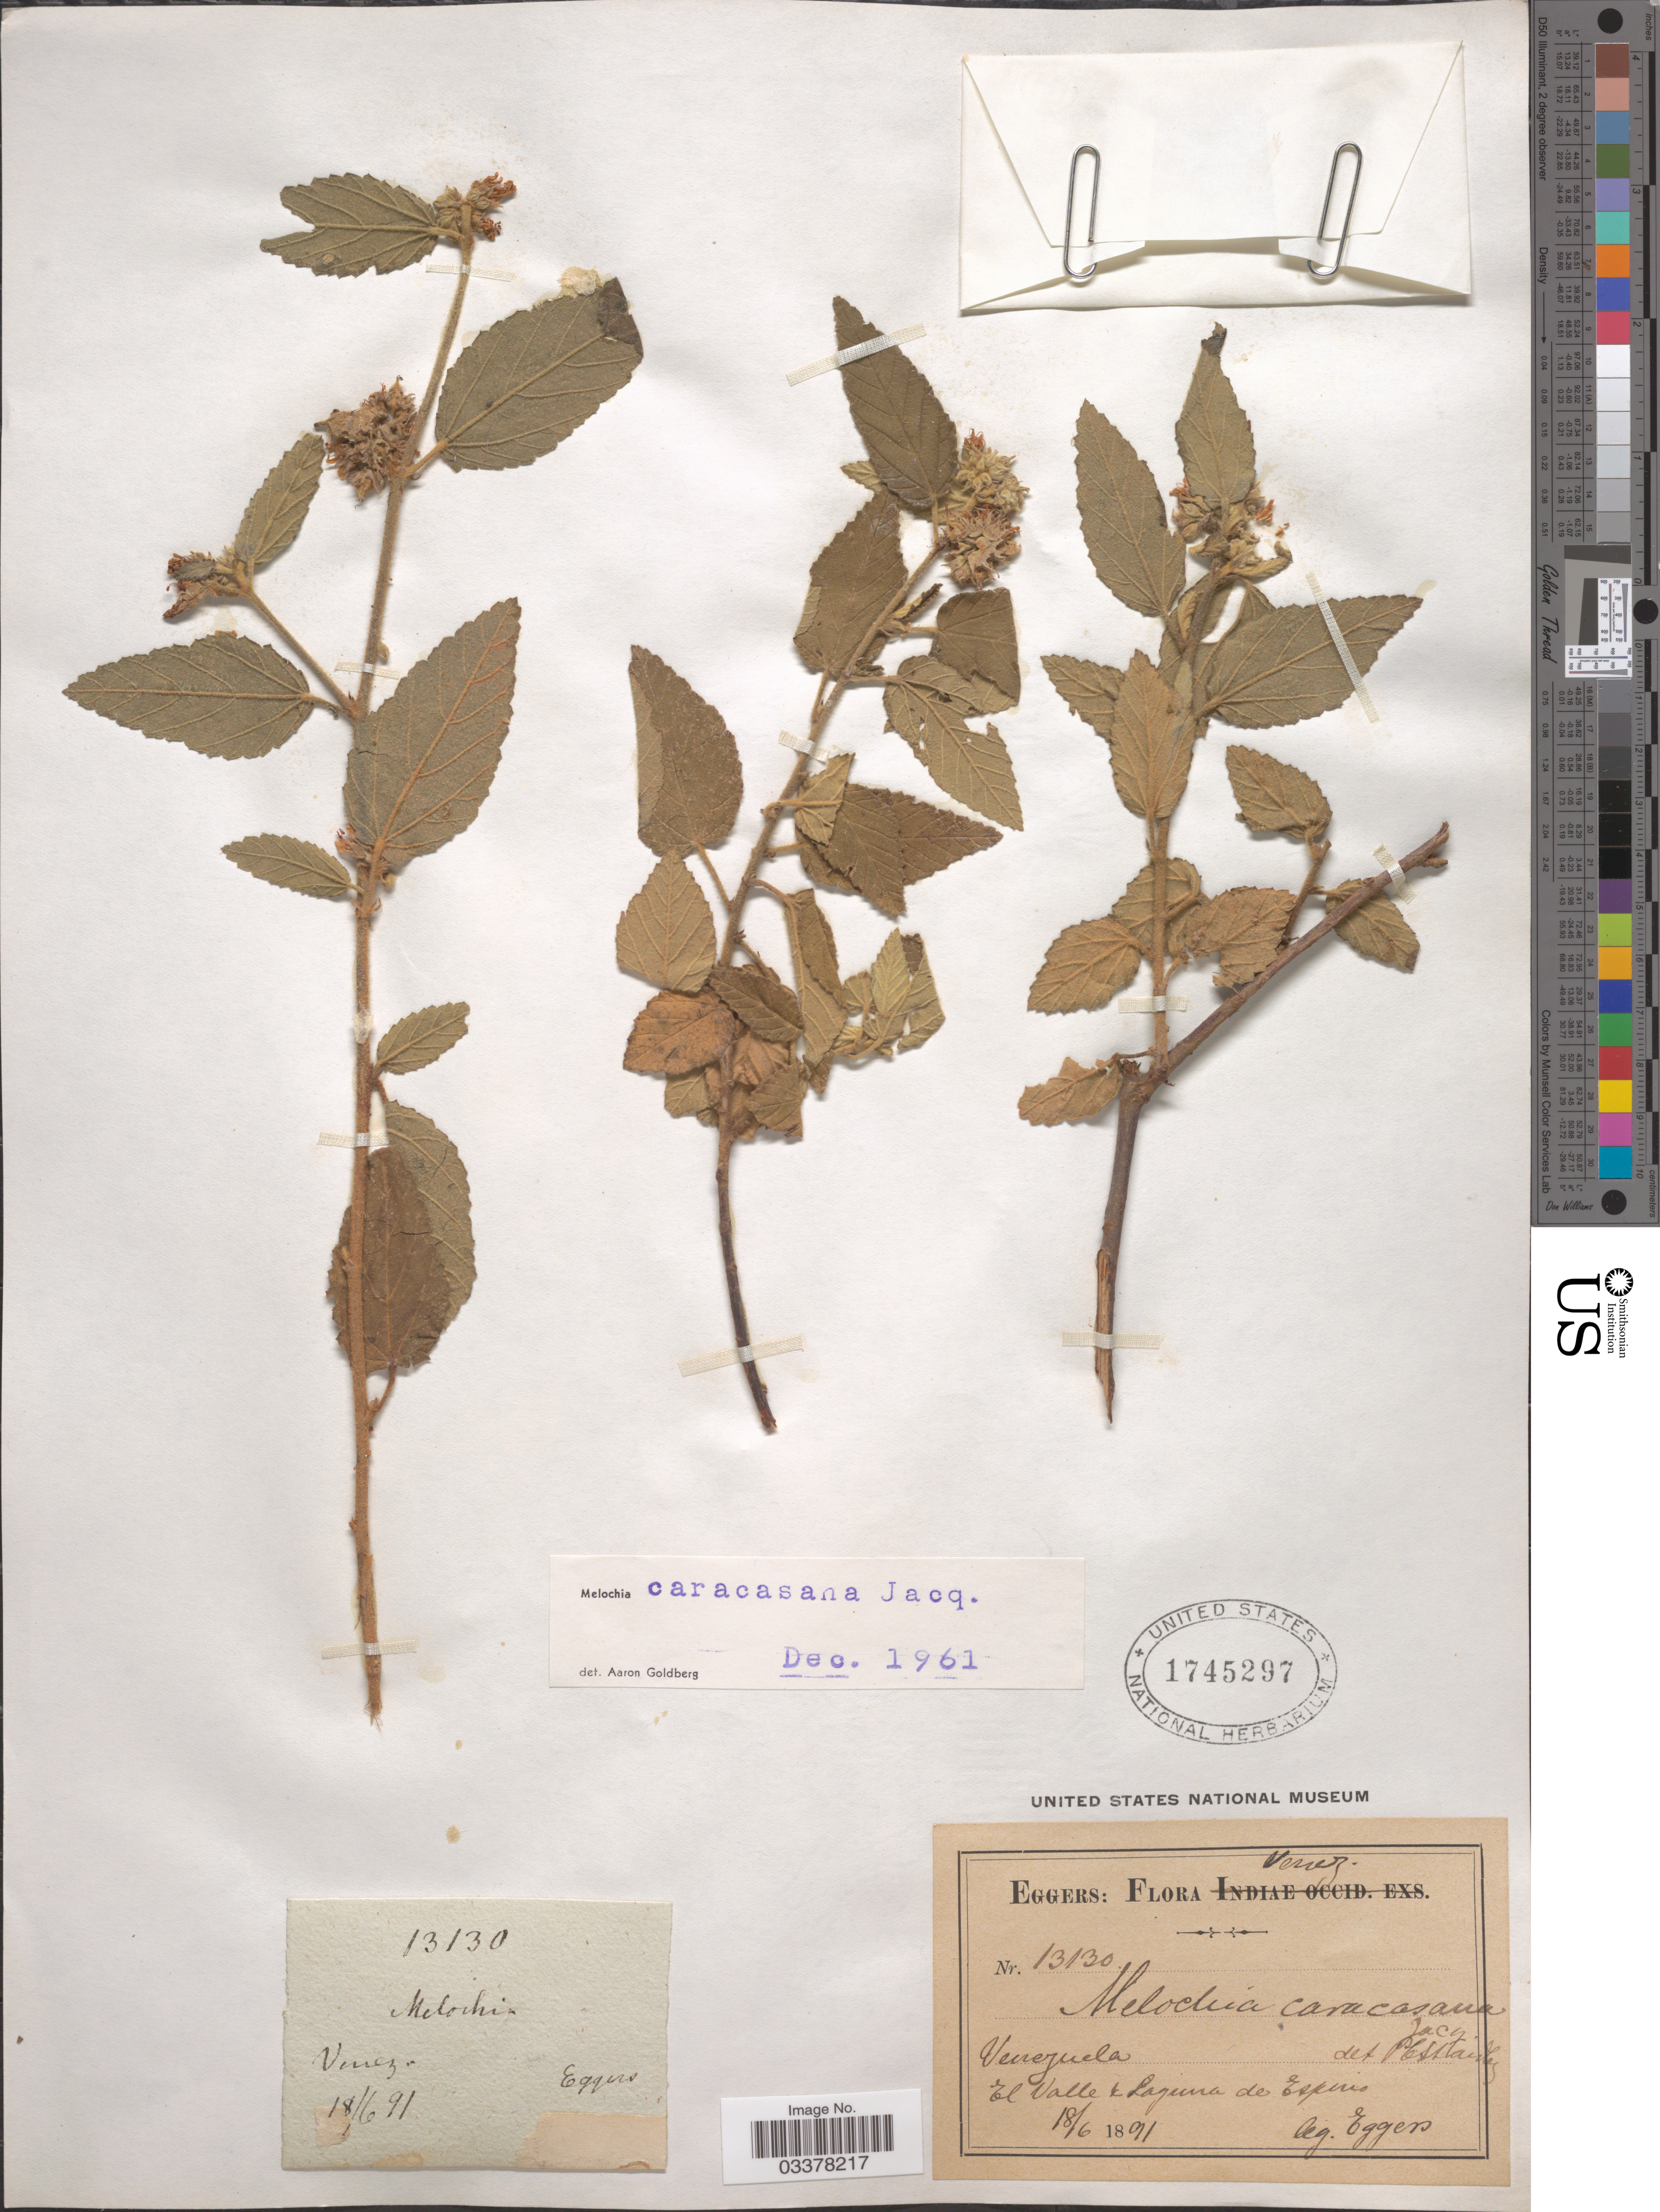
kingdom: Plantae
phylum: Tracheophyta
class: Magnoliopsida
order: Malvales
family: Malvaceae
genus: Melochia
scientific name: Melochia caracasana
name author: Jacq.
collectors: -. Eggers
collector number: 13130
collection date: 1891-06-18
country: Venezuela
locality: El Valle & Laguna de Espino.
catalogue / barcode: US 1745297